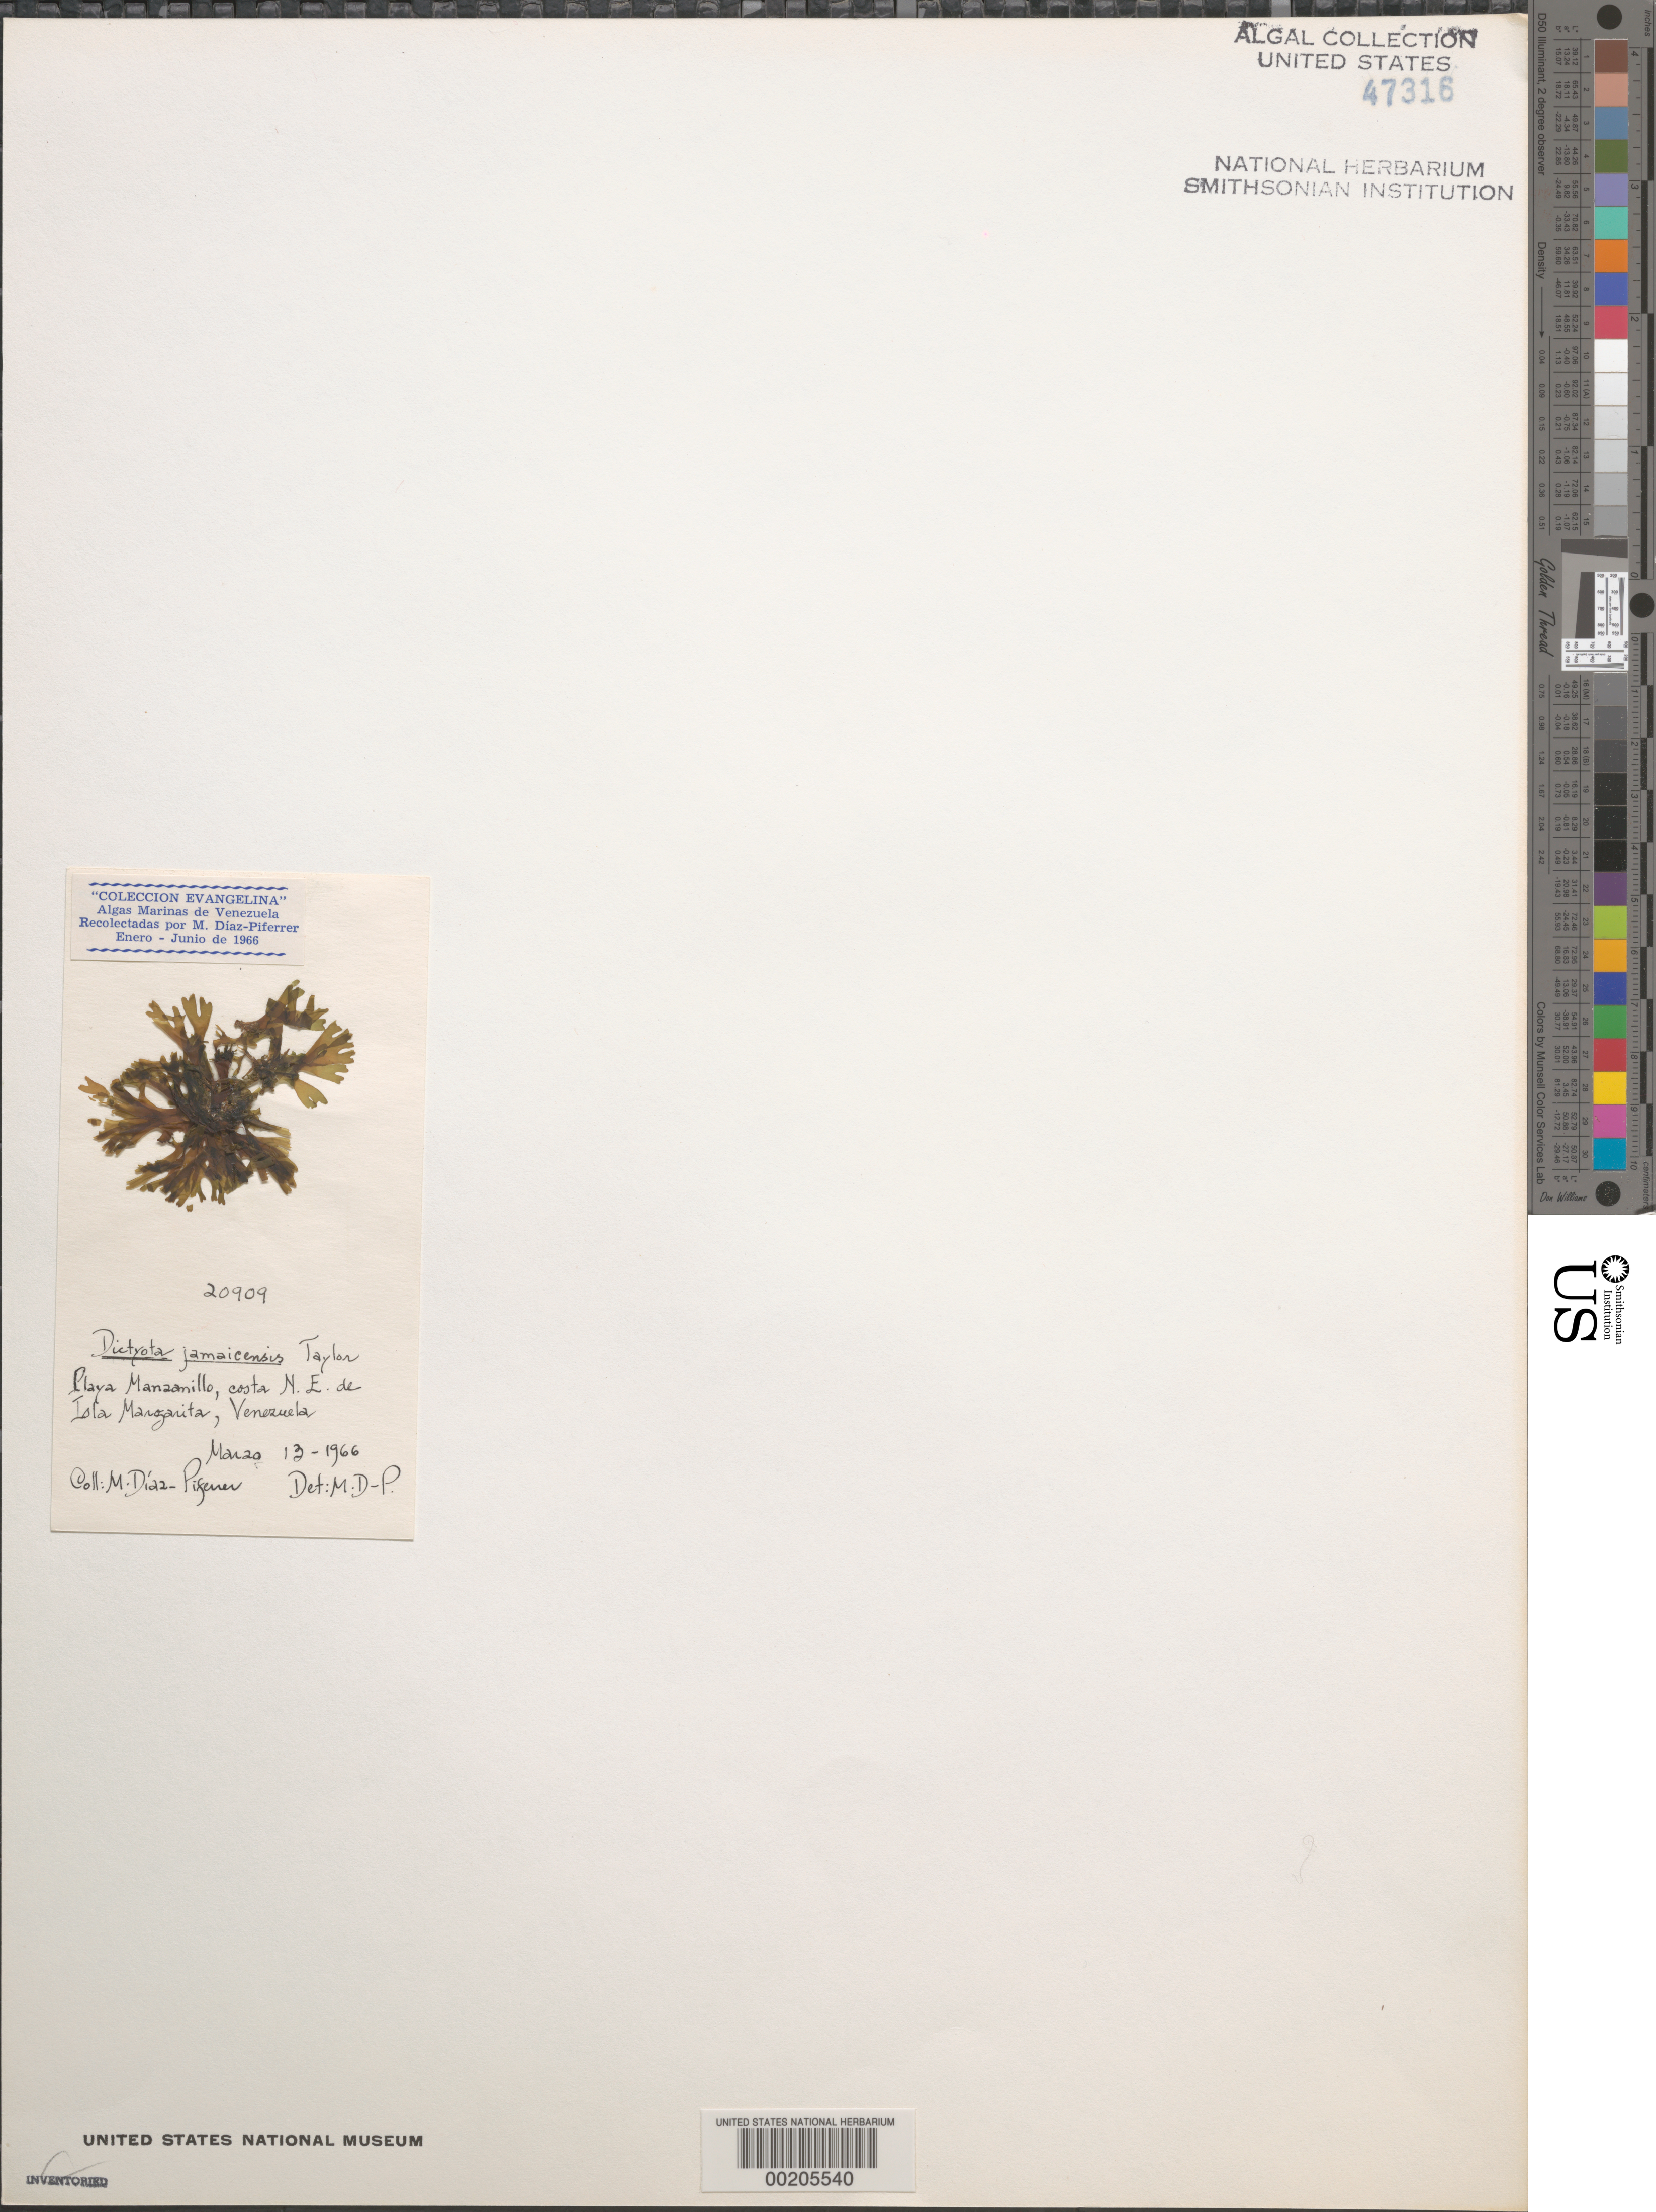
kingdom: Chromista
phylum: Ochrophyta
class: Phaeophyceae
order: Dictyotales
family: Dictyotaceae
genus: Dictyota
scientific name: Dictyota jamaicensis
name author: W.R. Taylor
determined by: Diaz-Piferrer, M.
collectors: M. Diaz-Piferrer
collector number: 20909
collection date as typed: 13 Mar 1966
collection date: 1966-03-13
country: Venezuela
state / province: Nueva Esparta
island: Margarita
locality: Playa Manzanillo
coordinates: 11 09' N, 63 54' W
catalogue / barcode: US 47316